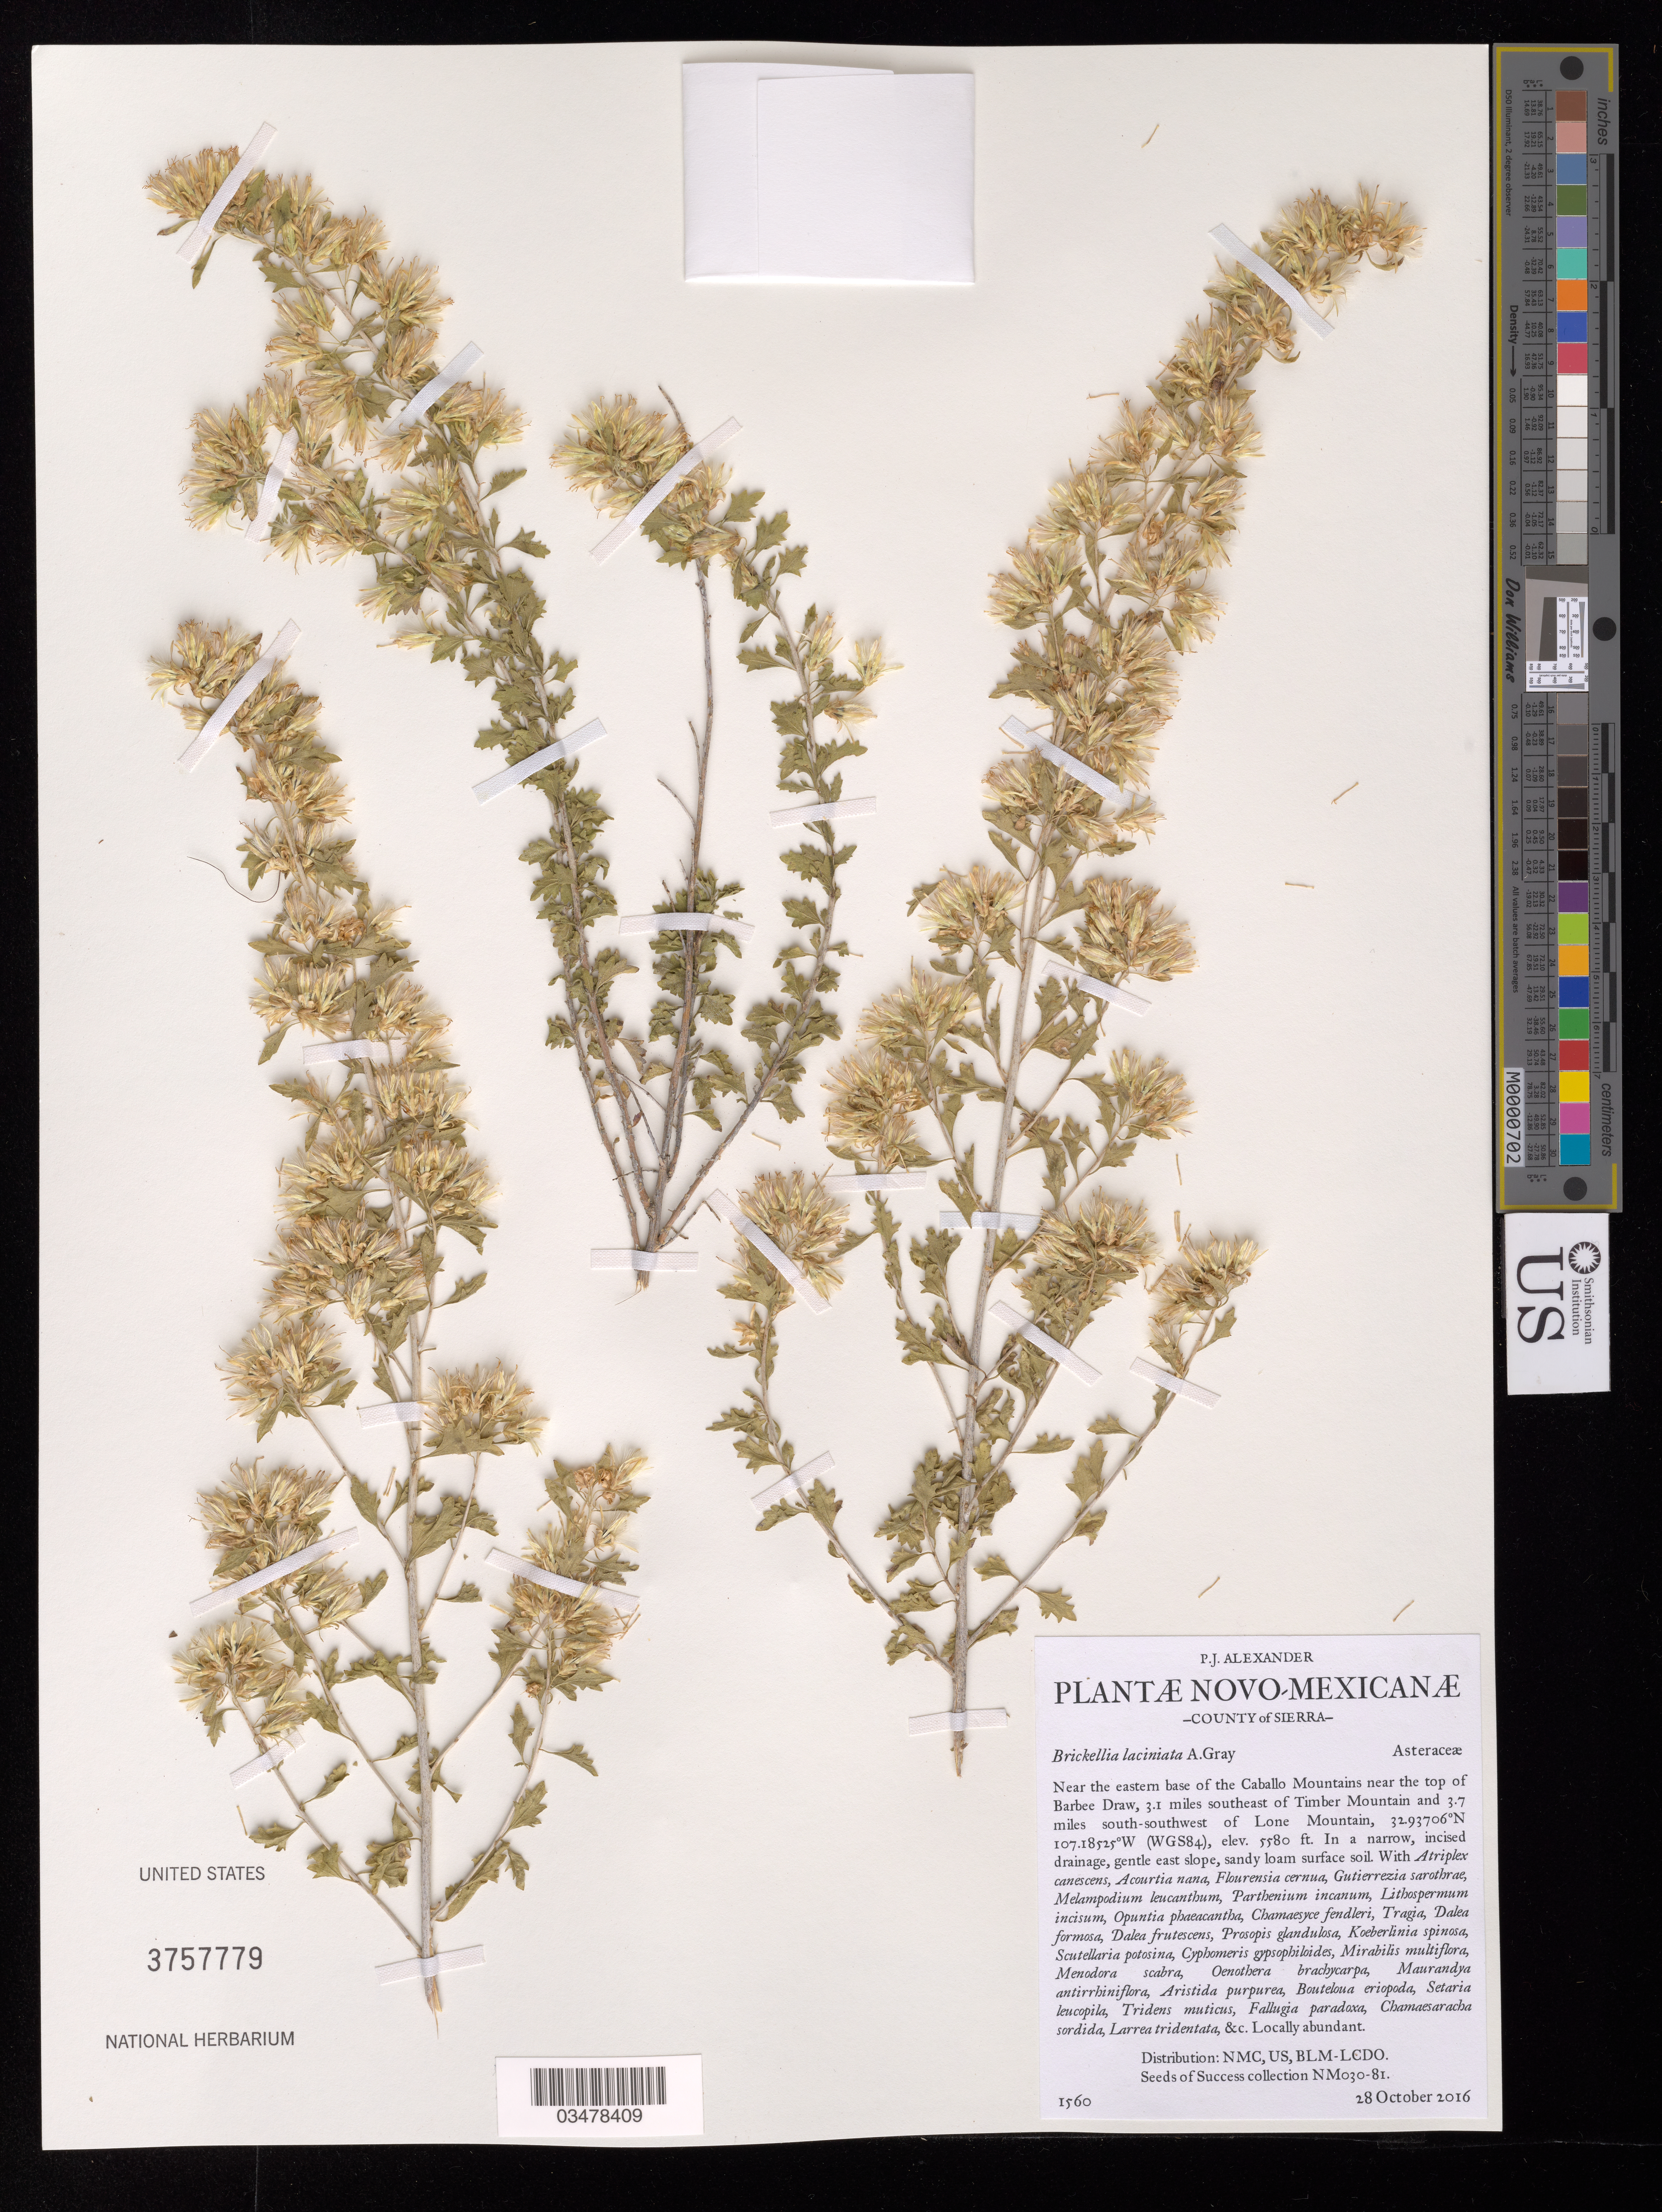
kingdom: Plantae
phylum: Tracheophyta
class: Magnoliopsida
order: Asterales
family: Asteraceae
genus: Brickellia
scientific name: Brickellia laciniata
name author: A. Gray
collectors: P. Alexander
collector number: NM030-081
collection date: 2016-10-28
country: United States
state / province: New Mexico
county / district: Sierra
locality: Allotment 16018, Apache Gap. Near base of Caballo Mtns near the top of Barbee Draw.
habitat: In a narrow, incised drainage. Ecological site: Gravelly (R042XB010NM). With Atriplex canescens, Acourtia nana, Dalea formosa, etc.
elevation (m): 1701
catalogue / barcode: US 3757779